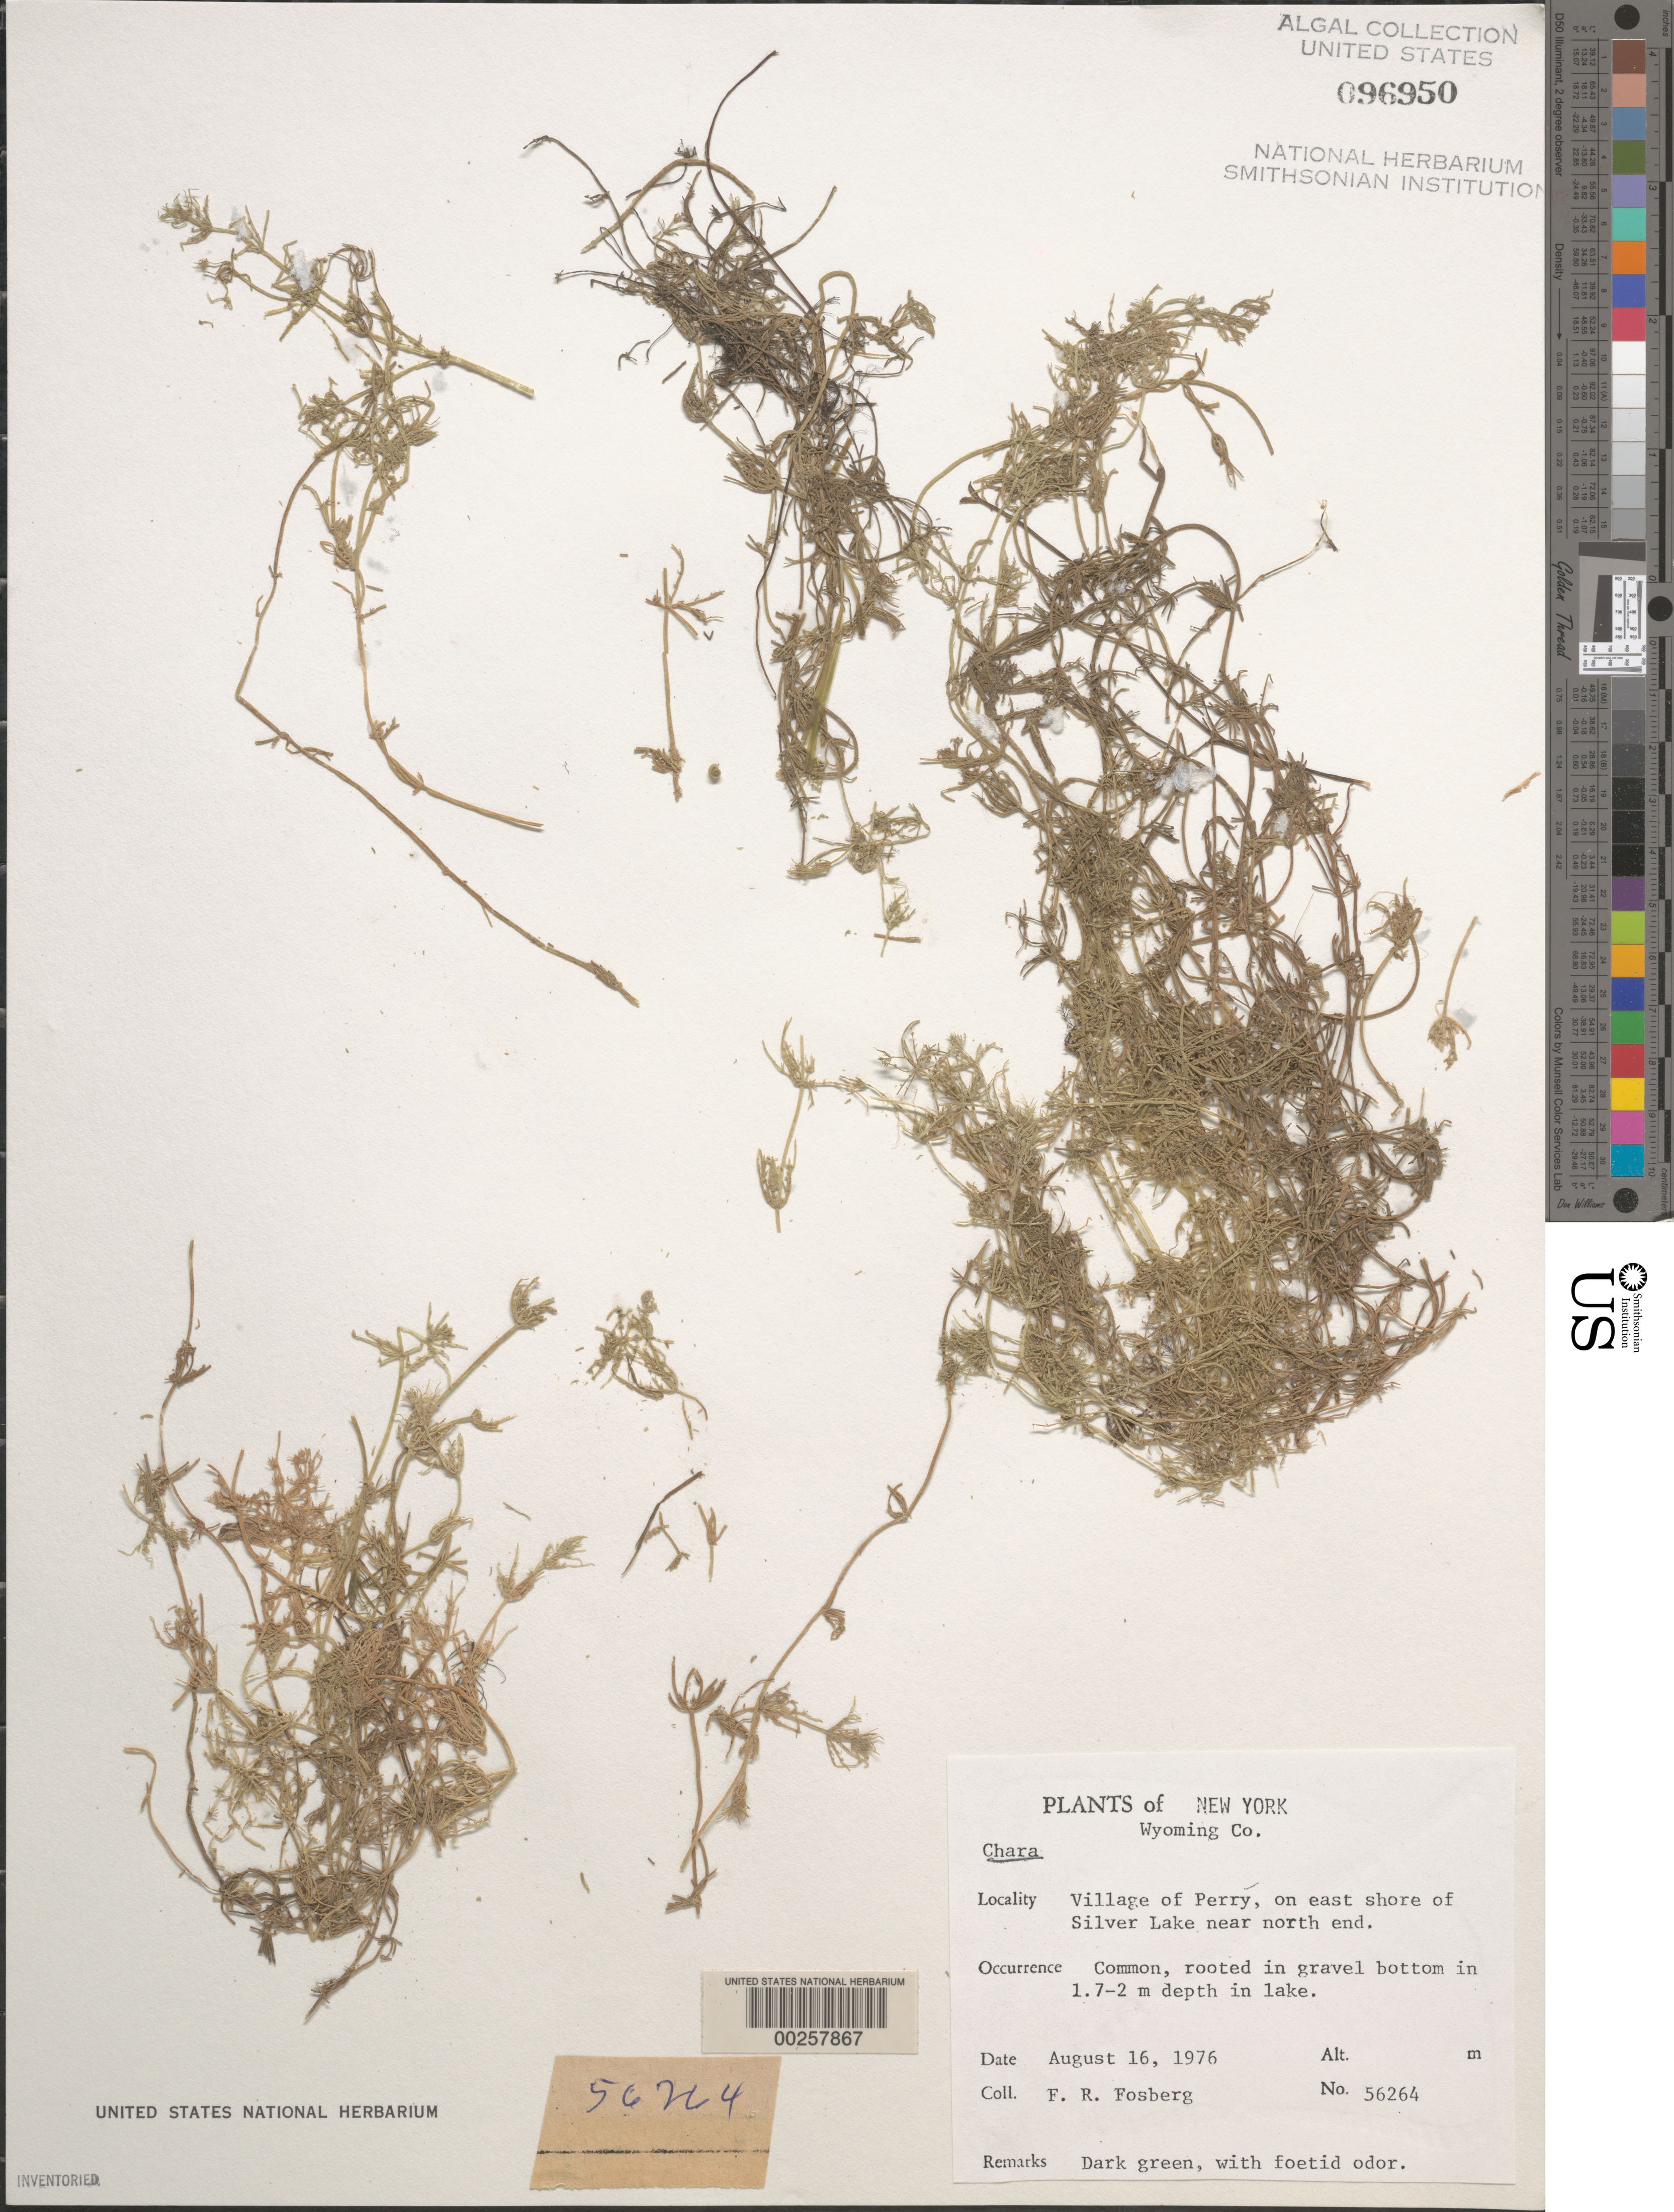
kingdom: Plantae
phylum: Charophyta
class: Charophyceae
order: Charales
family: Characeae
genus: Chara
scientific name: Chara sp.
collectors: F. R. Fosberg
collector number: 56264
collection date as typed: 16 Aug 1976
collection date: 1976-08-16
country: United States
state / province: New York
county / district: Wyoming County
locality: Silver Lake, Perry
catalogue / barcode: US 96950